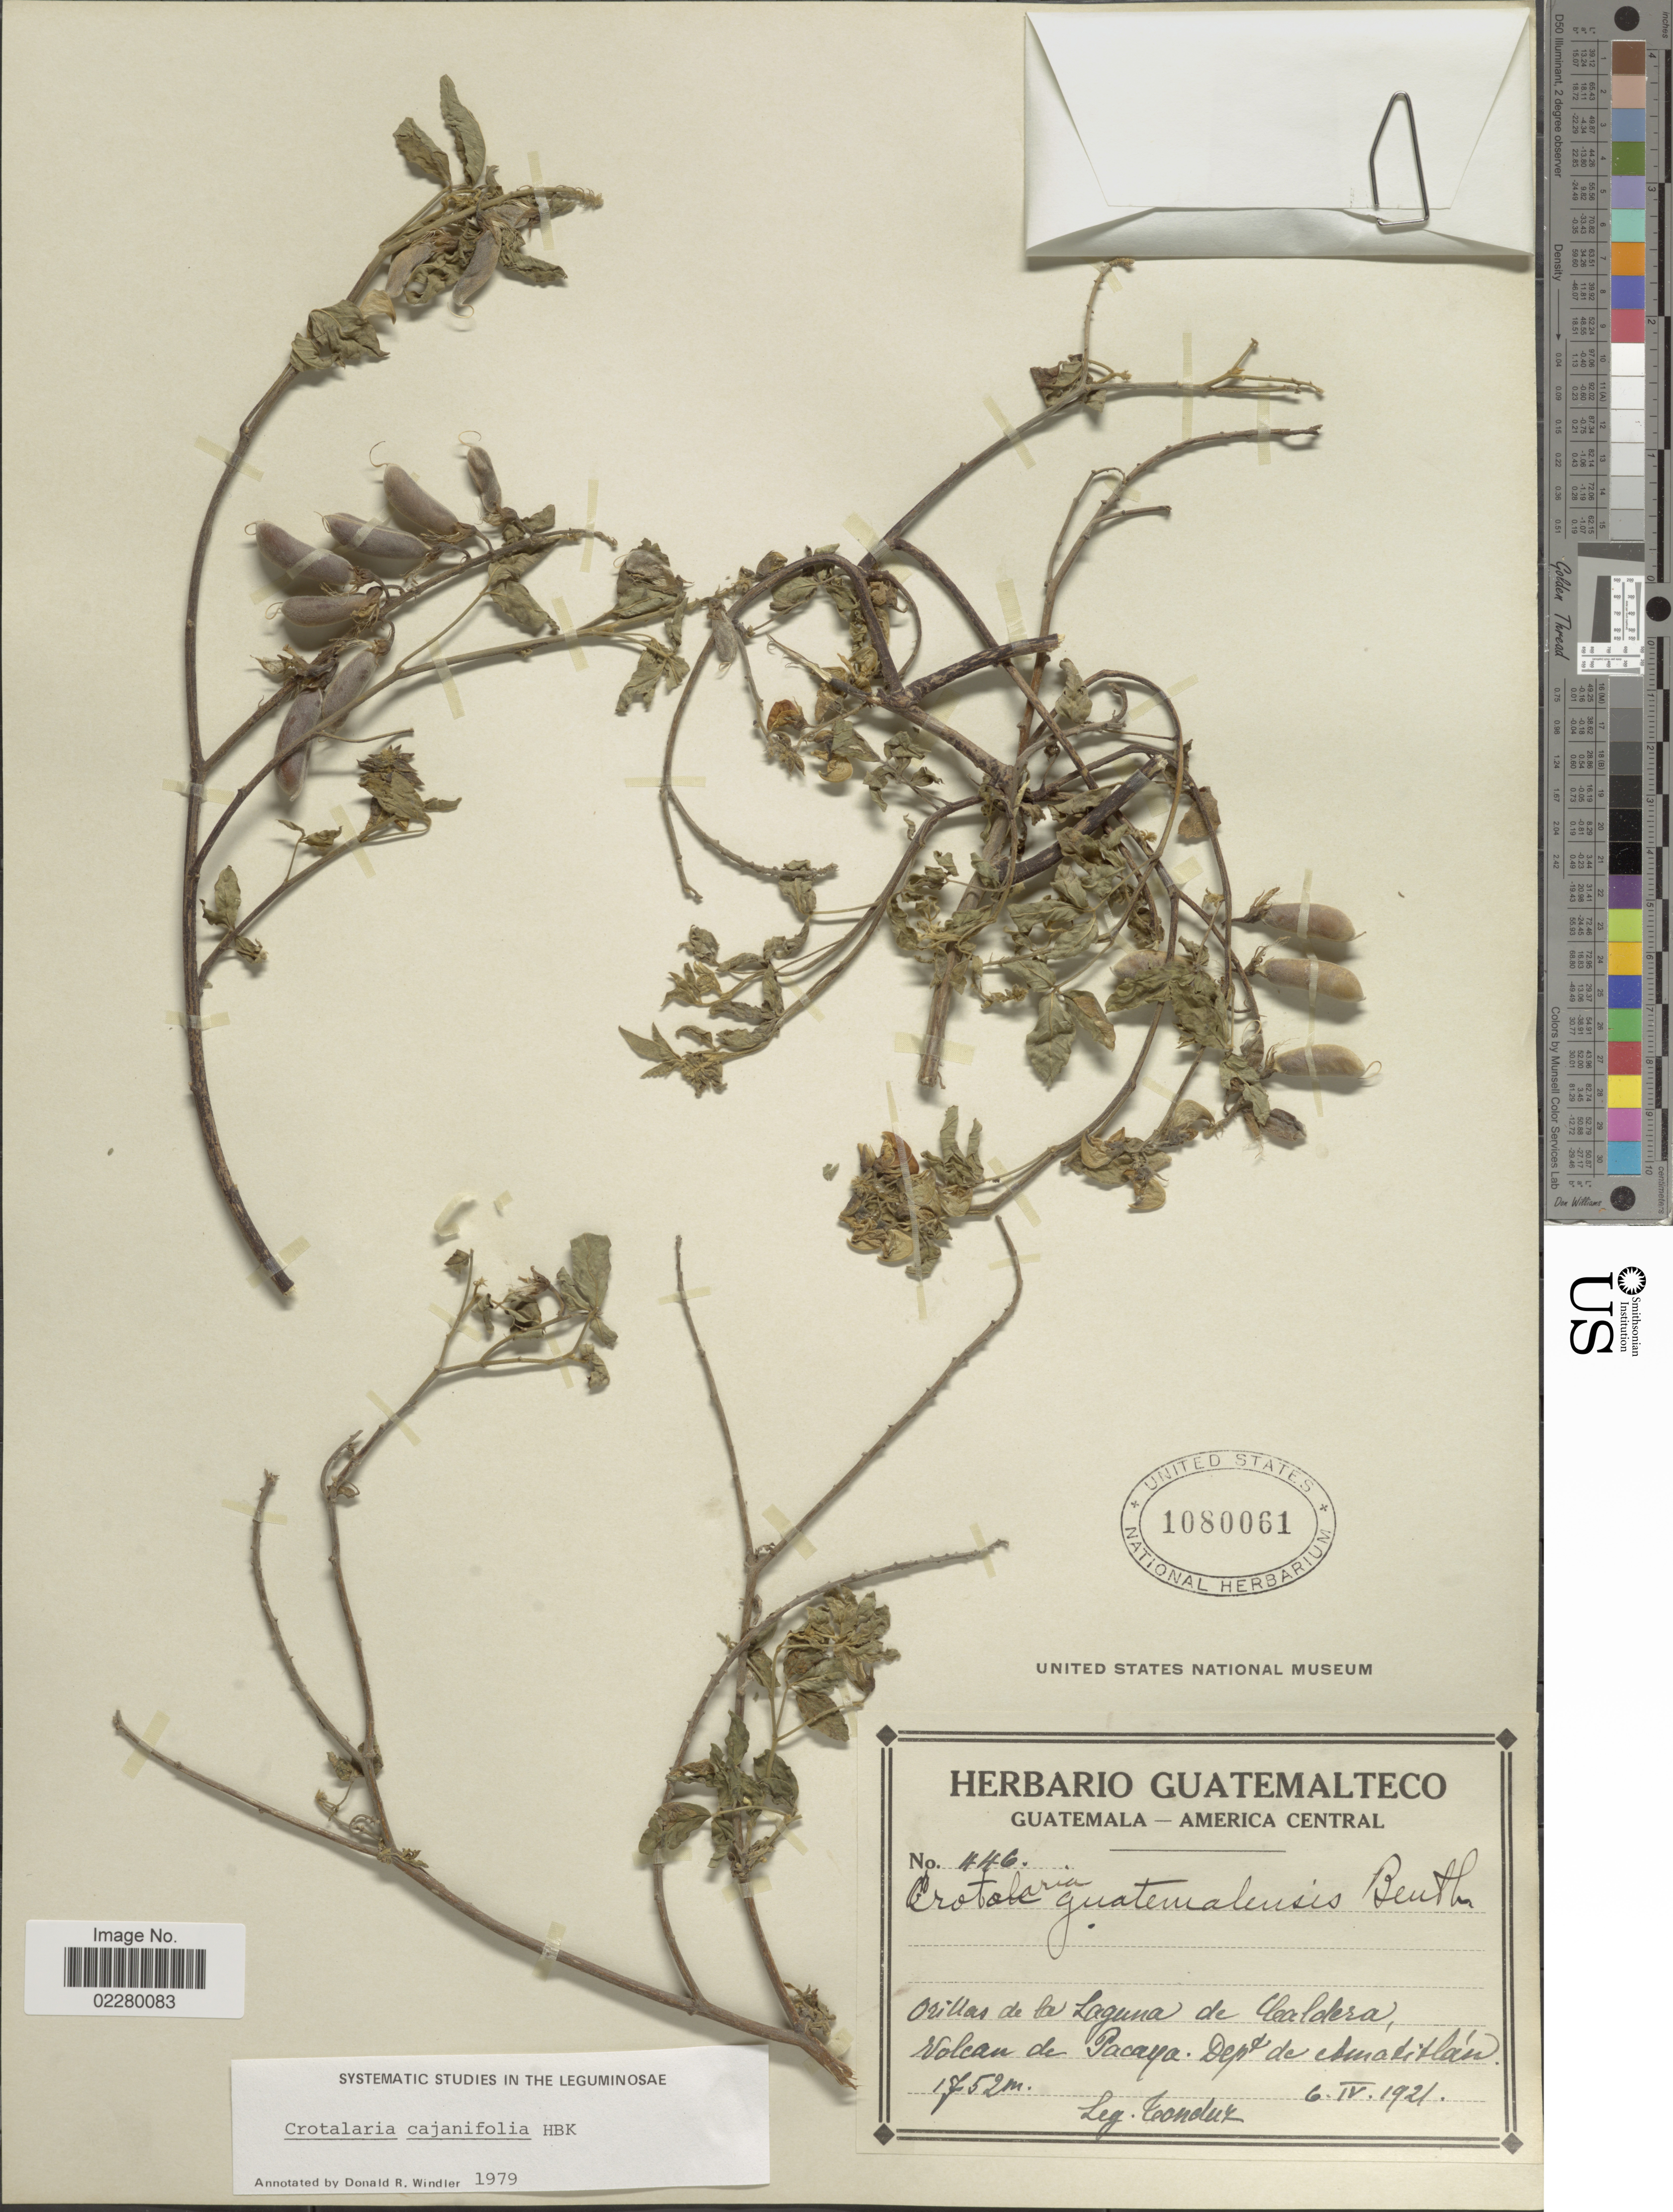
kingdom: Plantae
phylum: Tracheophyta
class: Magnoliopsida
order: Fabales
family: Fabaceae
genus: Crotalaria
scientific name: Crotalaria cajanifolia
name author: Kunth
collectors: A. Tonduz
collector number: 446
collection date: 1921-04-06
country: Guatemala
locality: Orillas de la Laguna de Caldera, volcan de Pacaya. Dept. de Amatitlán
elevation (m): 1752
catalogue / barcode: US 1080061